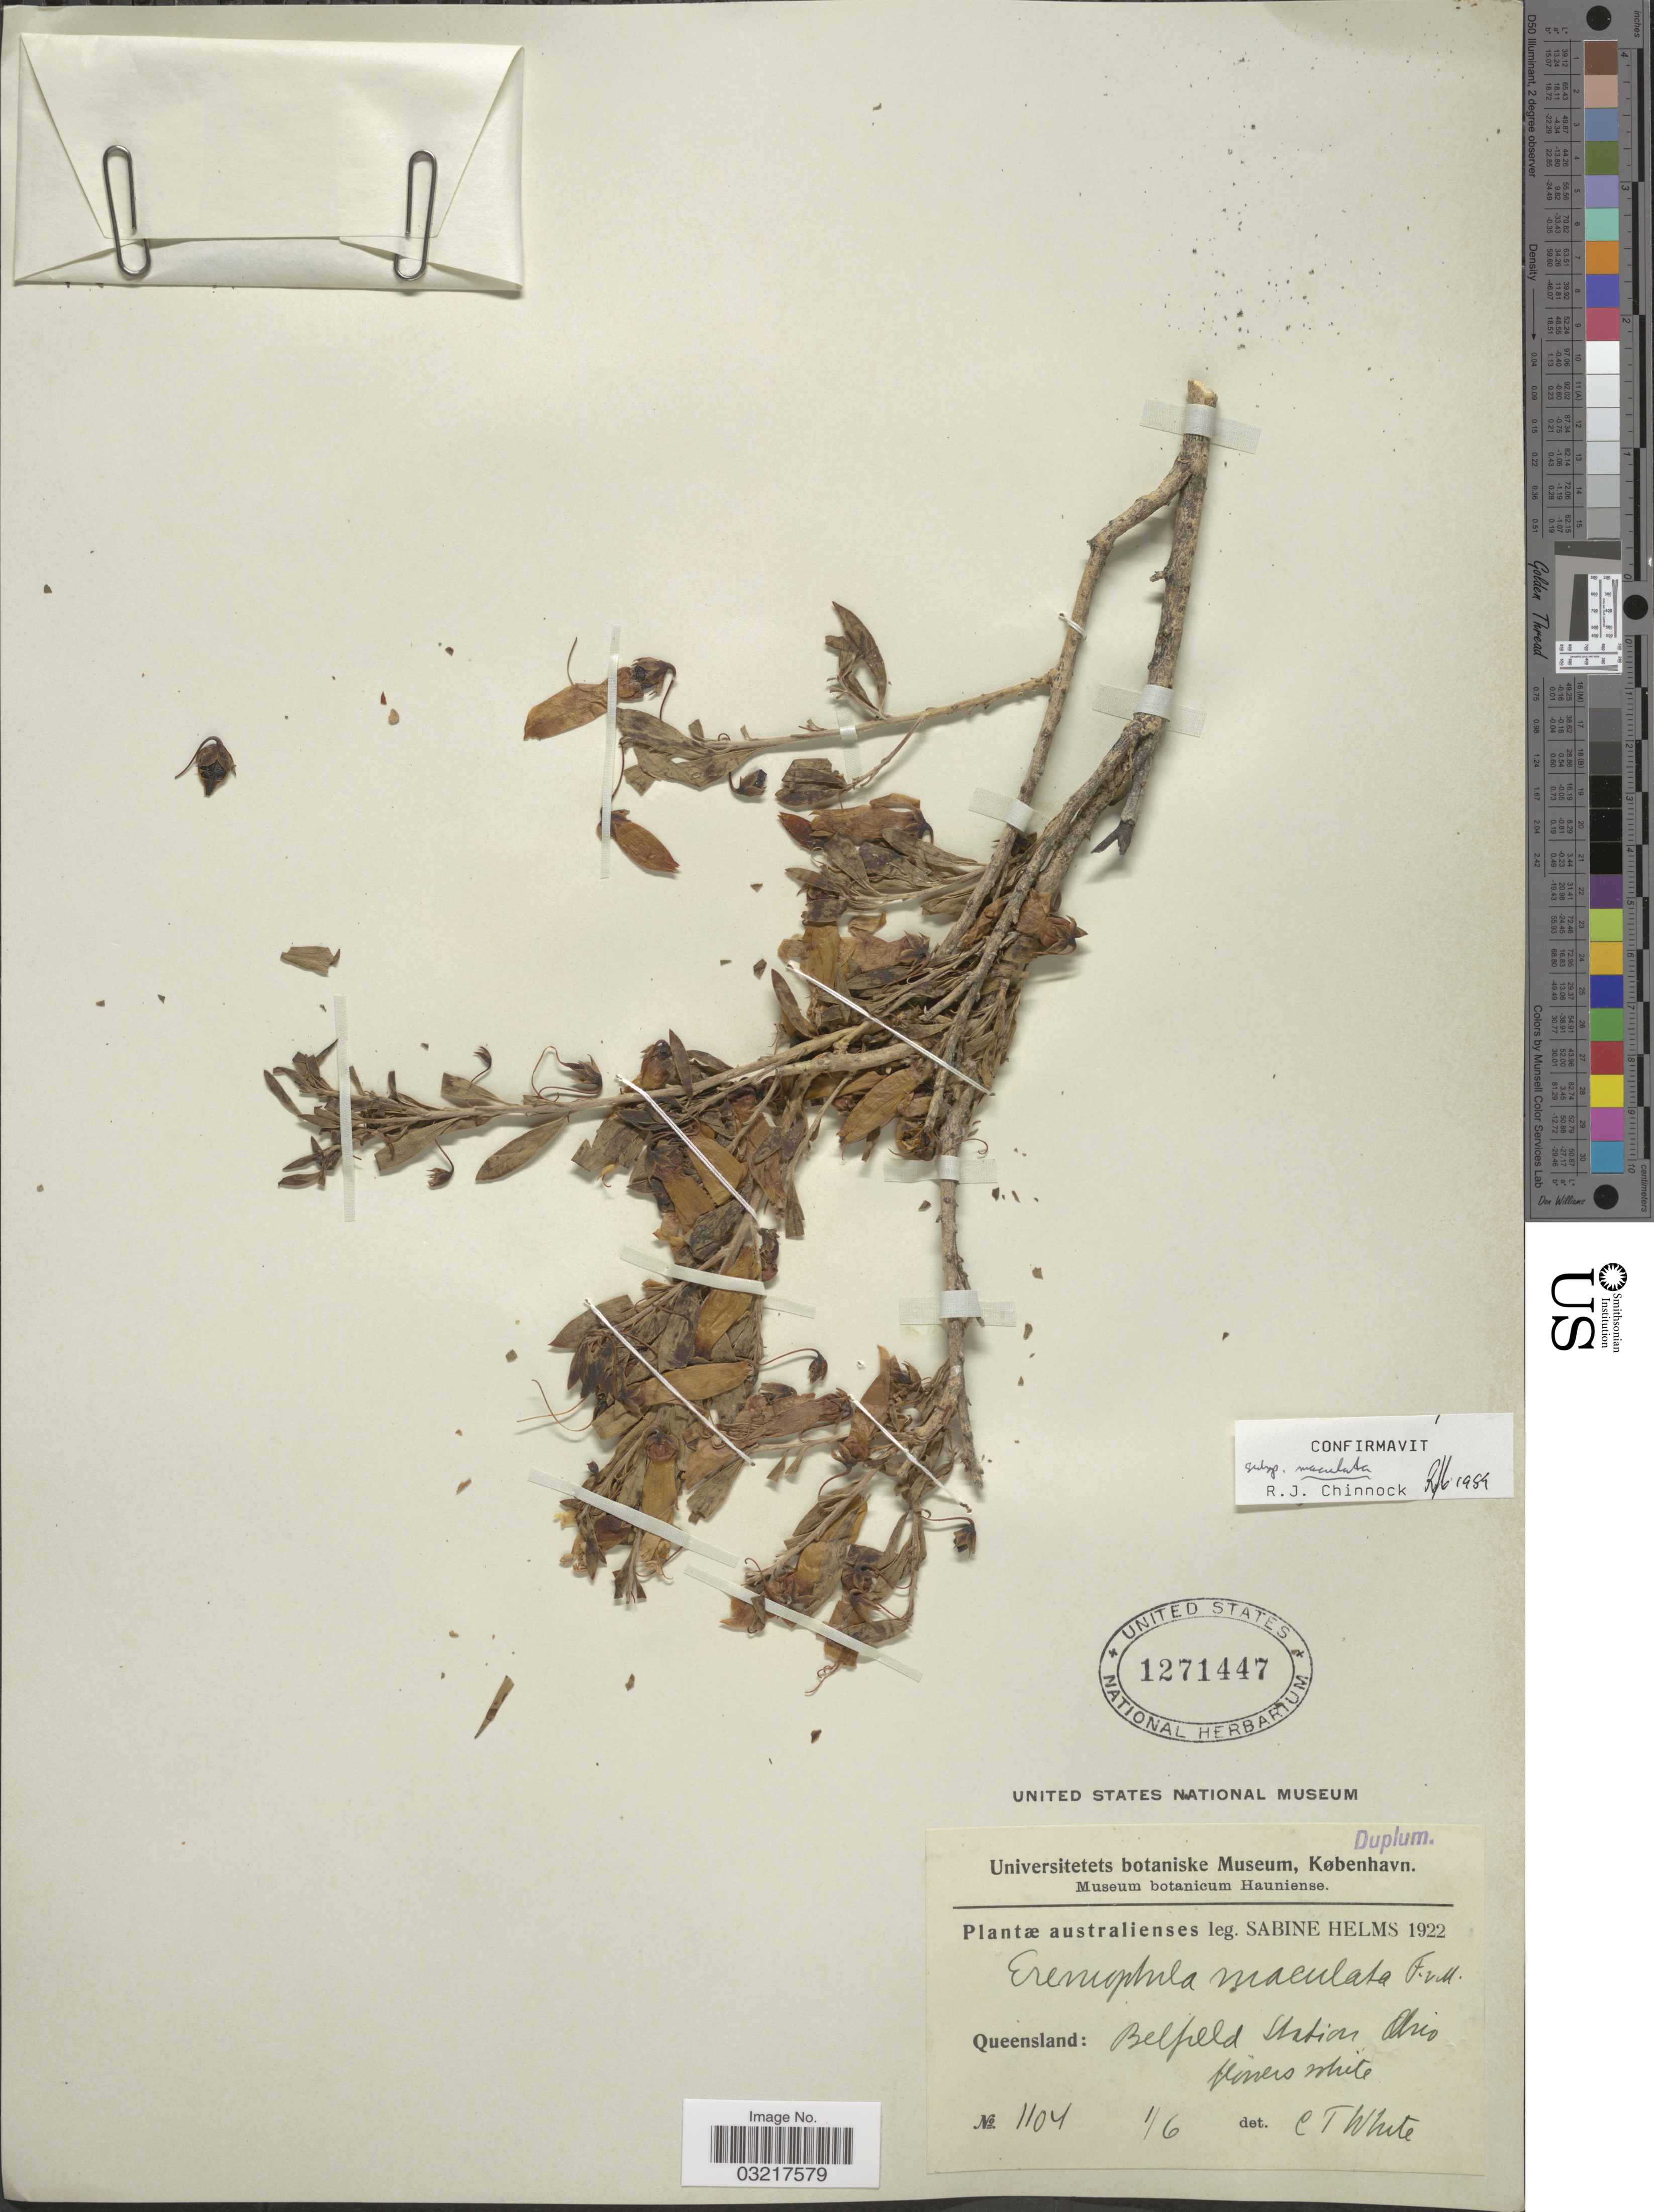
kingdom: Plantae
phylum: Tracheophyta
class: Magnoliopsida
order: Lamiales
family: Scrophulariaceae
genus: Eremophila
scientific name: Eremophila maculata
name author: (Ker Gawl.) F. Muell.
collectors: S. Helms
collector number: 1104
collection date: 1922-06-01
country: Australia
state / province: Queensland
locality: Australienses. Belfield Station Ohio.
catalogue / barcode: US 1271447